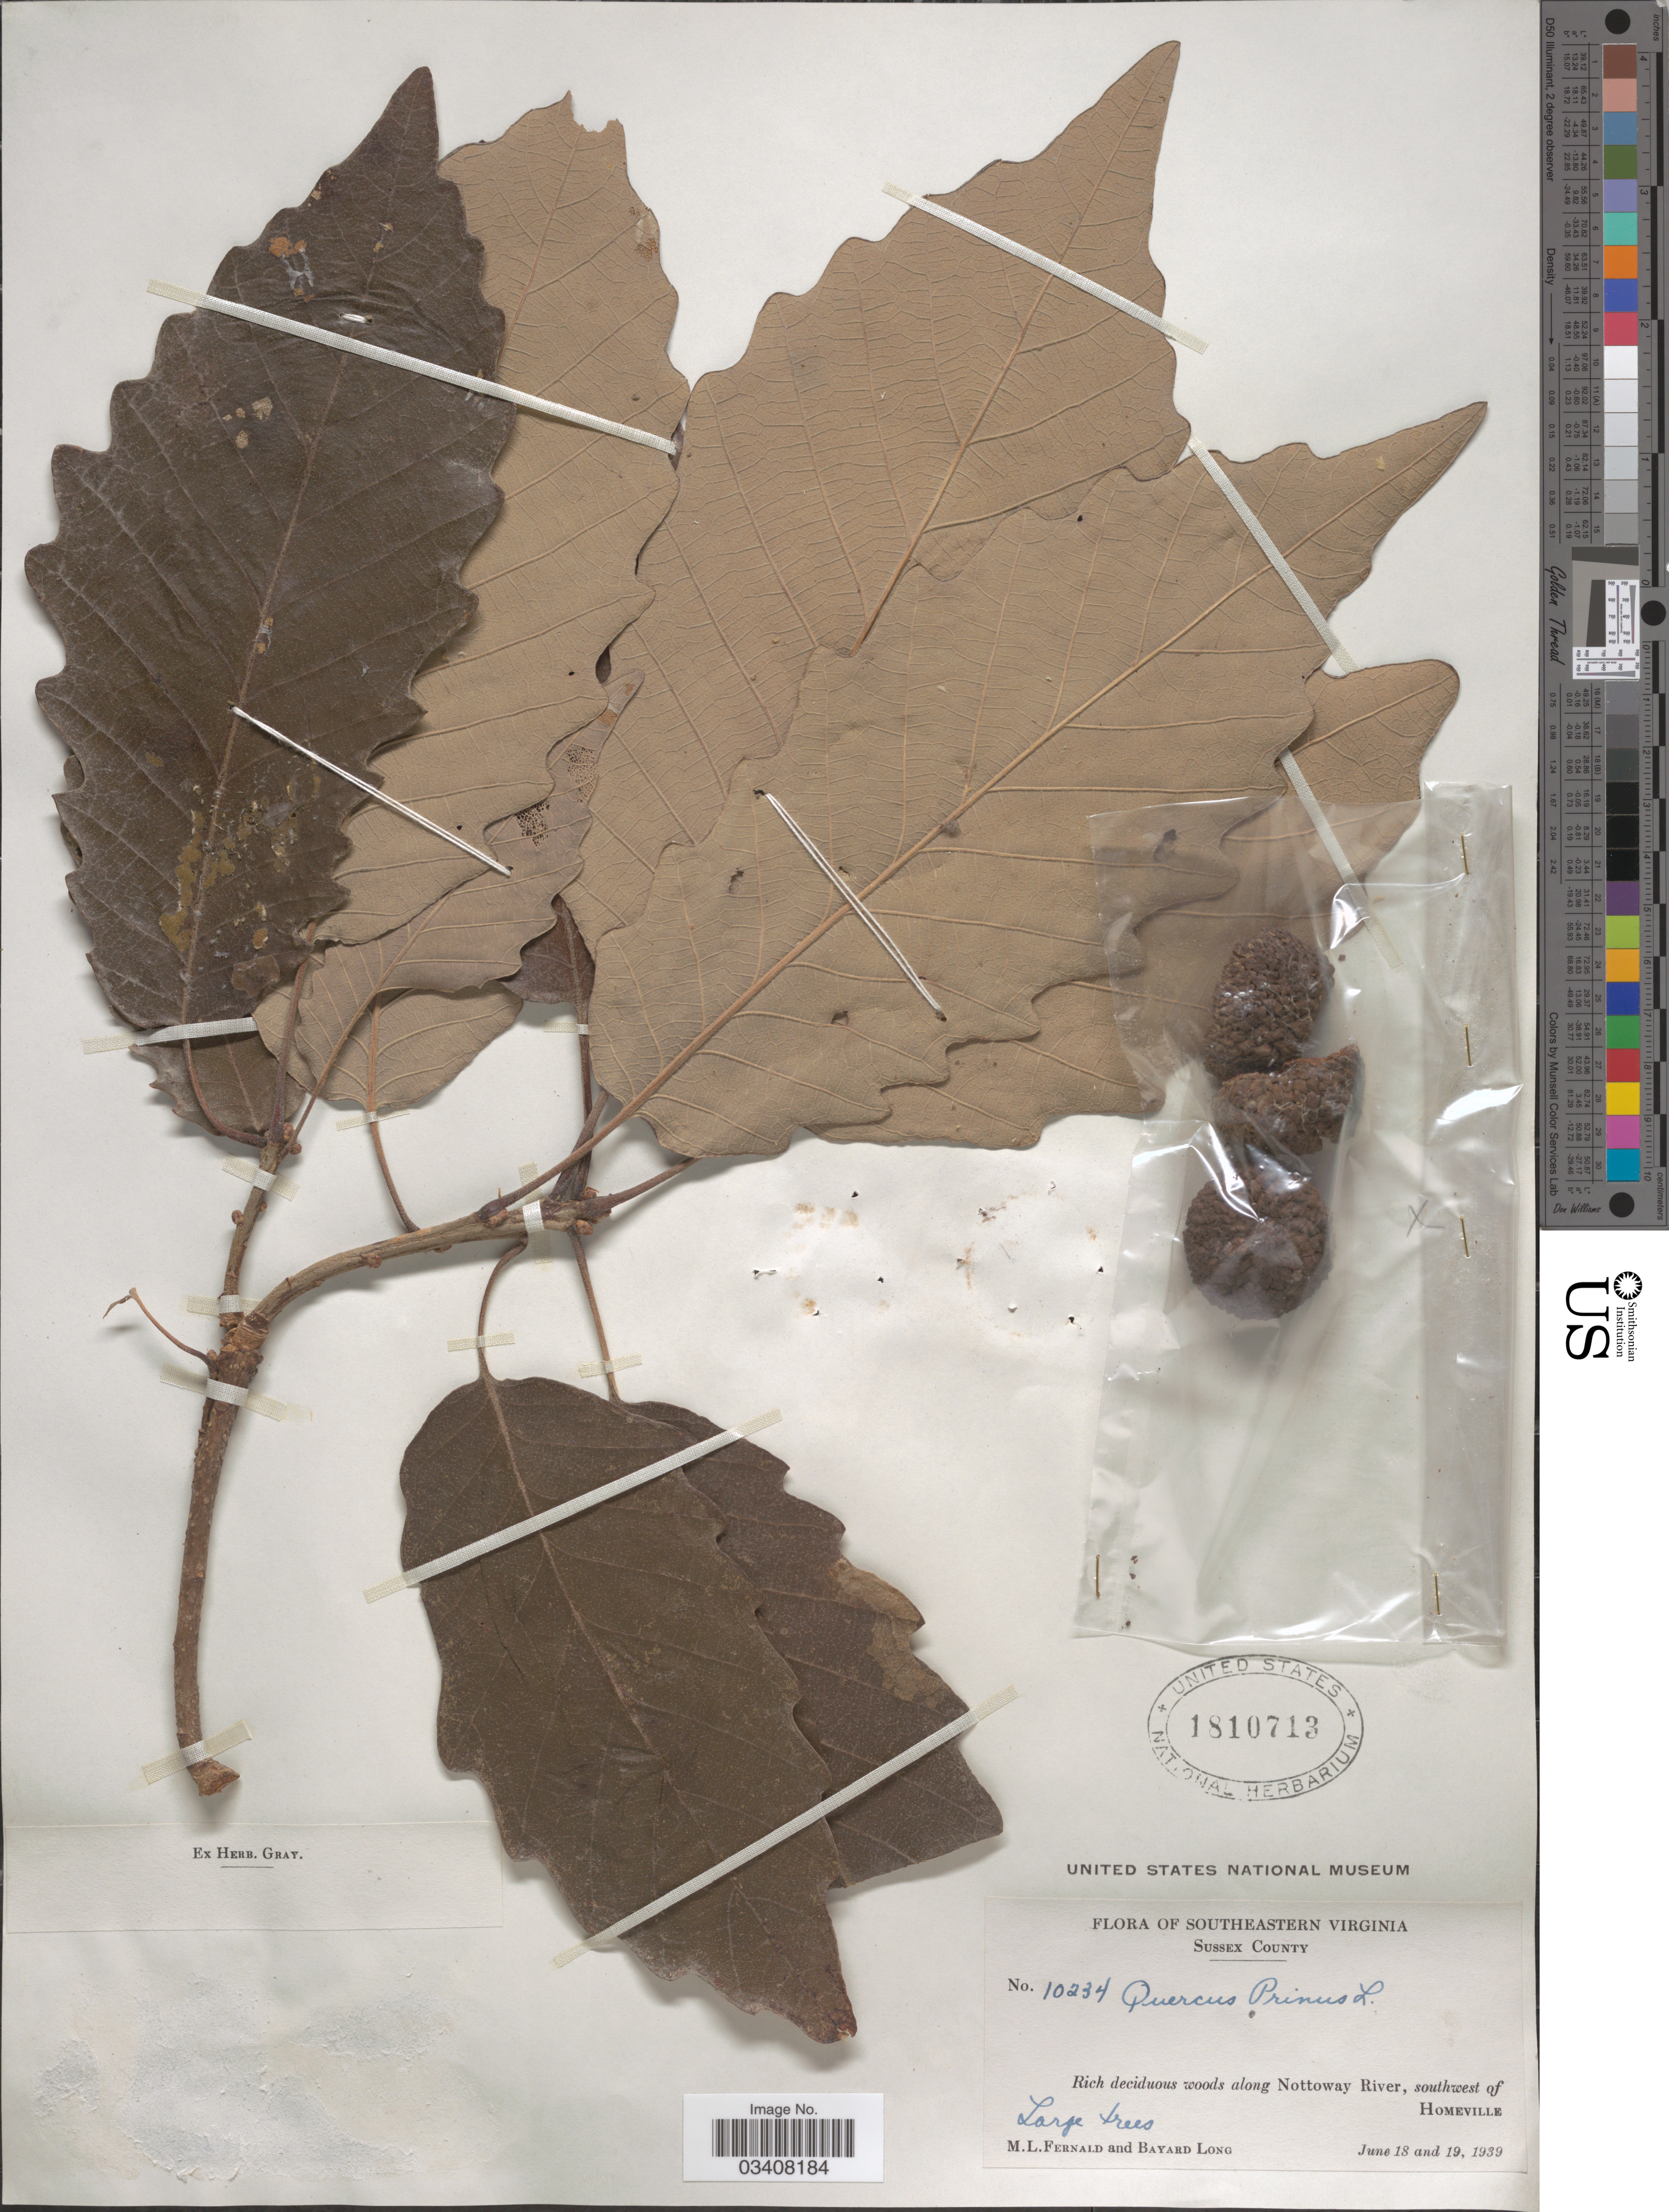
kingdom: Plantae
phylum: Tracheophyta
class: Magnoliopsida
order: Fagales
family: Fagaceae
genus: Quercus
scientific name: Quercus prinus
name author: L.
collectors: M. L. Fernald & B. Long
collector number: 10234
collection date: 1939-06-18/1939-06-19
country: United States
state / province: Virginia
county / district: Sussex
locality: Southeastern Virginia. Sussex County. Along Nottoway River, southwest of Homeville.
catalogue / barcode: US 1810713